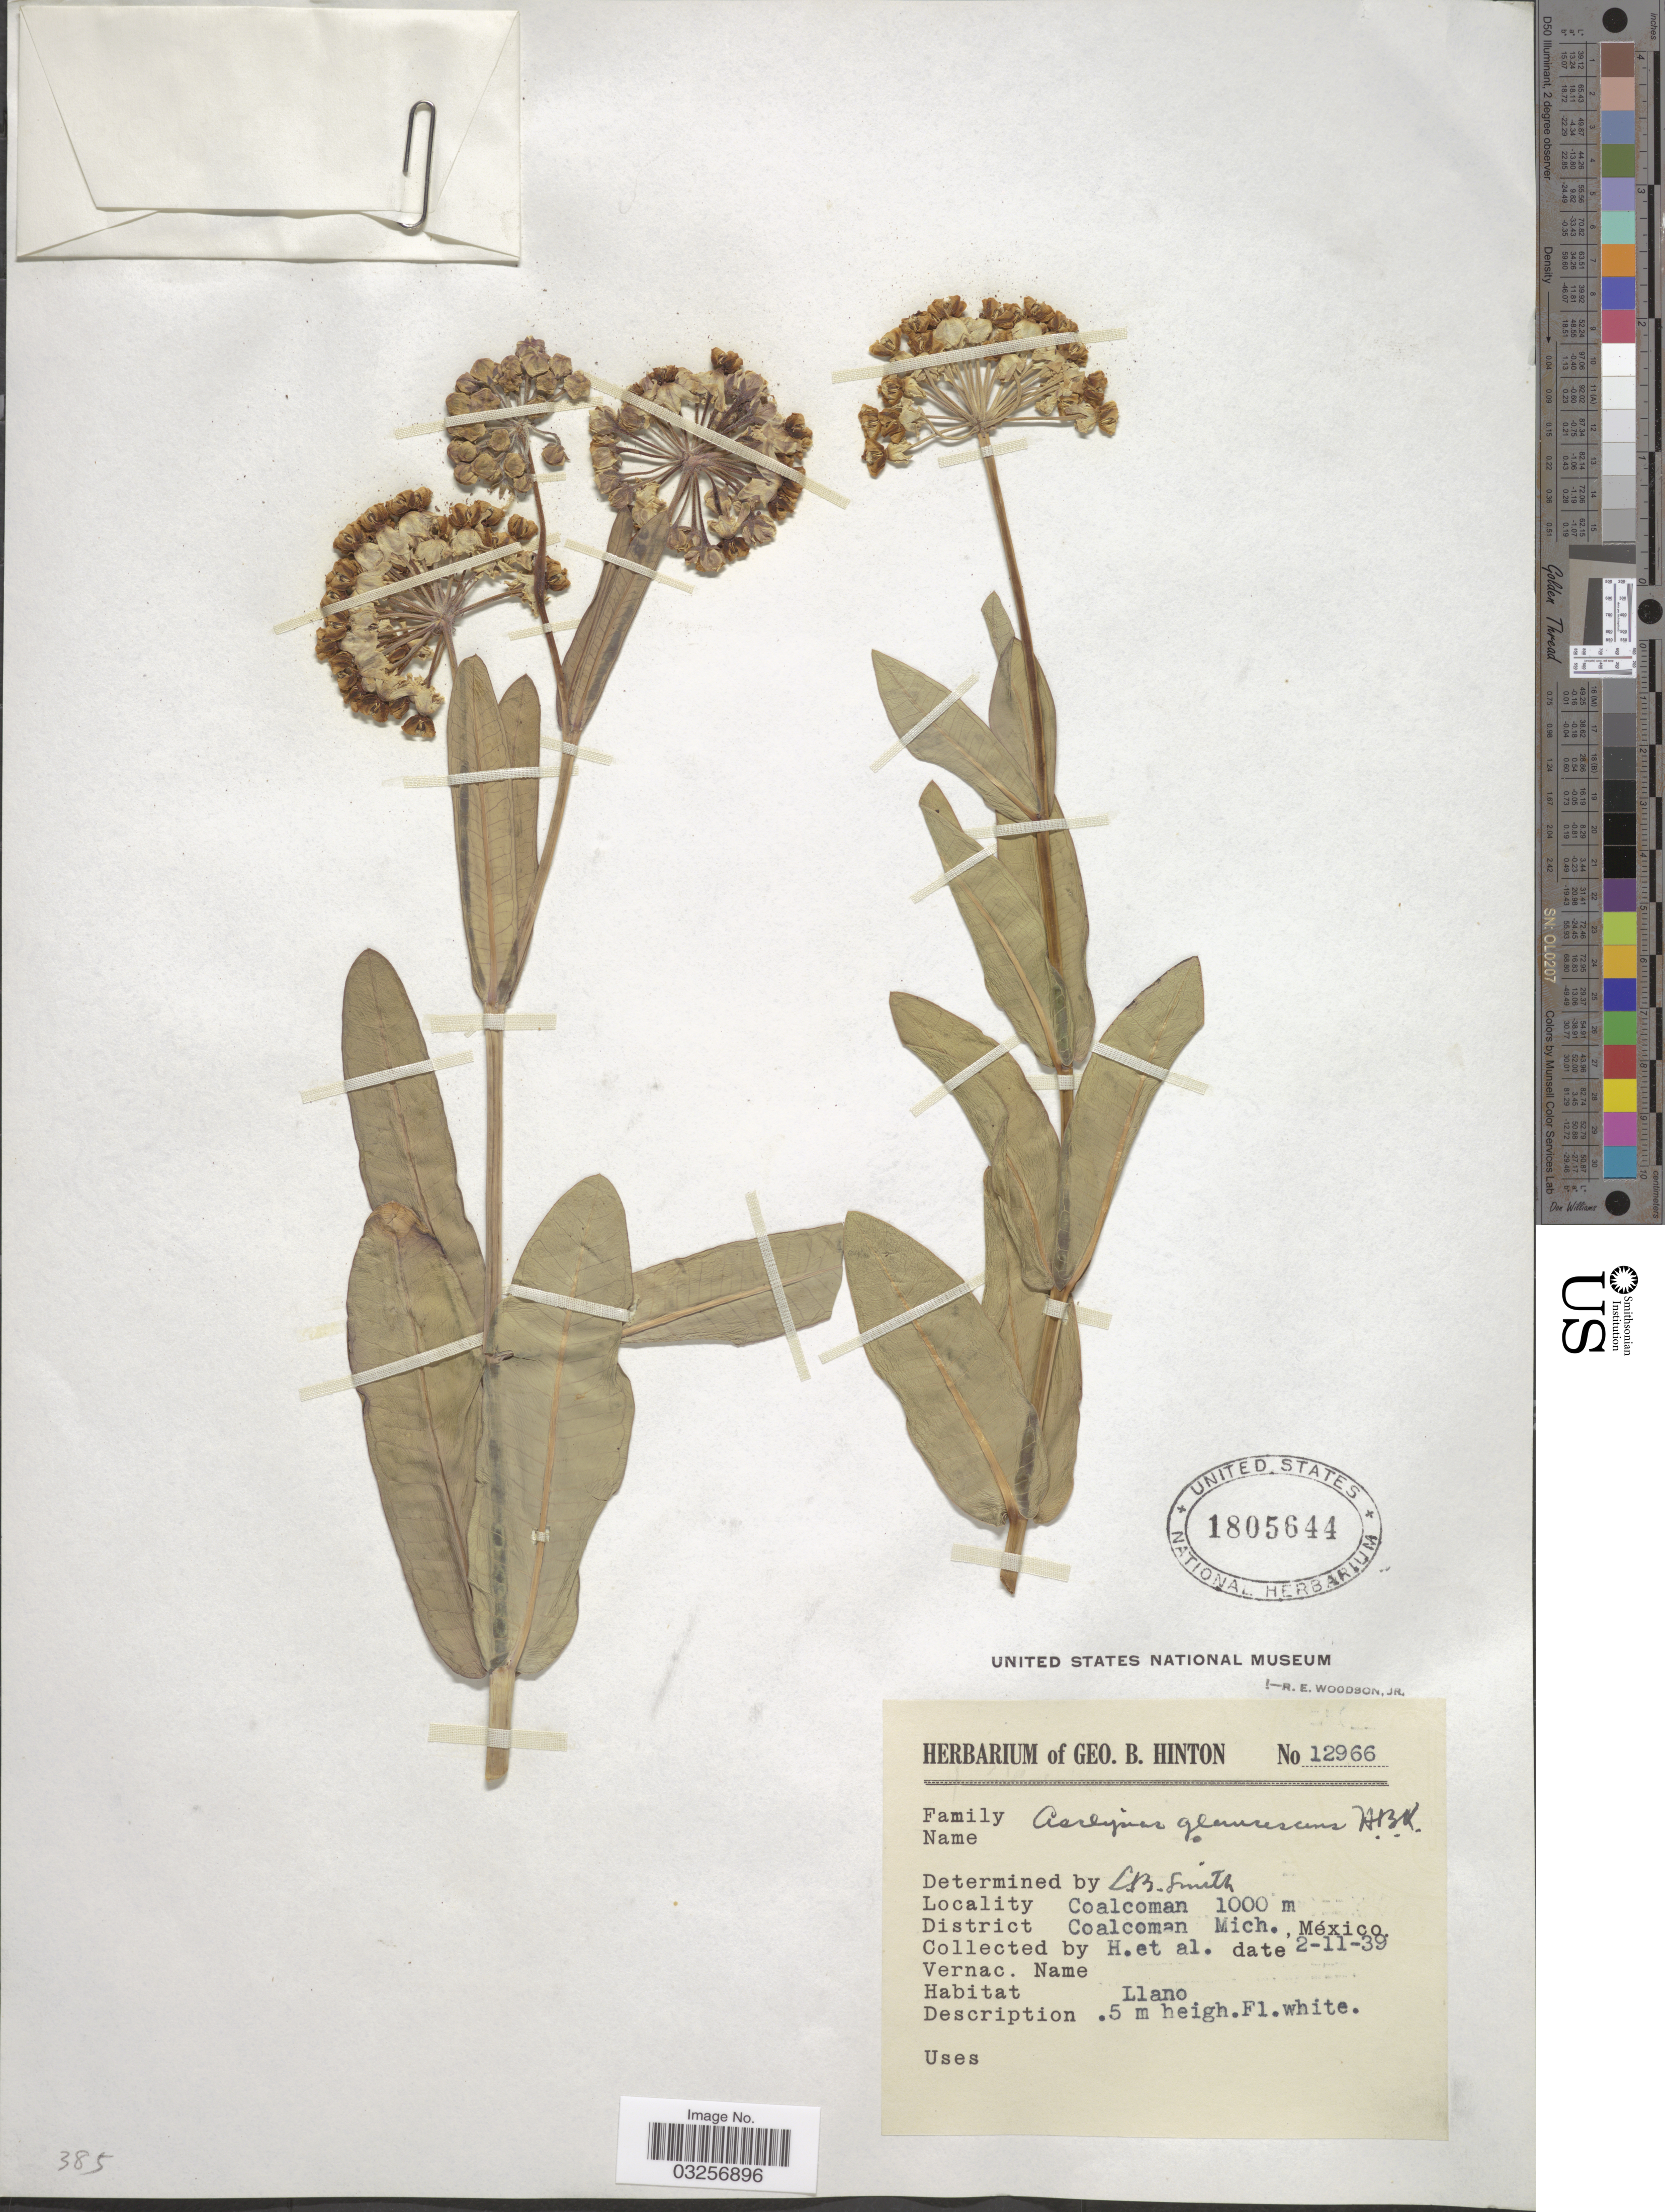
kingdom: Plantae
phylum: Tracheophyta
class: Magnoliopsida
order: Gentianales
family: Apocynaceae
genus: Asclepias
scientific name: Asclepias glaucescens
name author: Kunth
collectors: G. B. Hinton & et al.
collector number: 12966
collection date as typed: Transcribed d/m/y: 2/11/39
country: Mexico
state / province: Michoacán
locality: Coalcoman. District Coalcoman.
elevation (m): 1000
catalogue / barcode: US 1805644